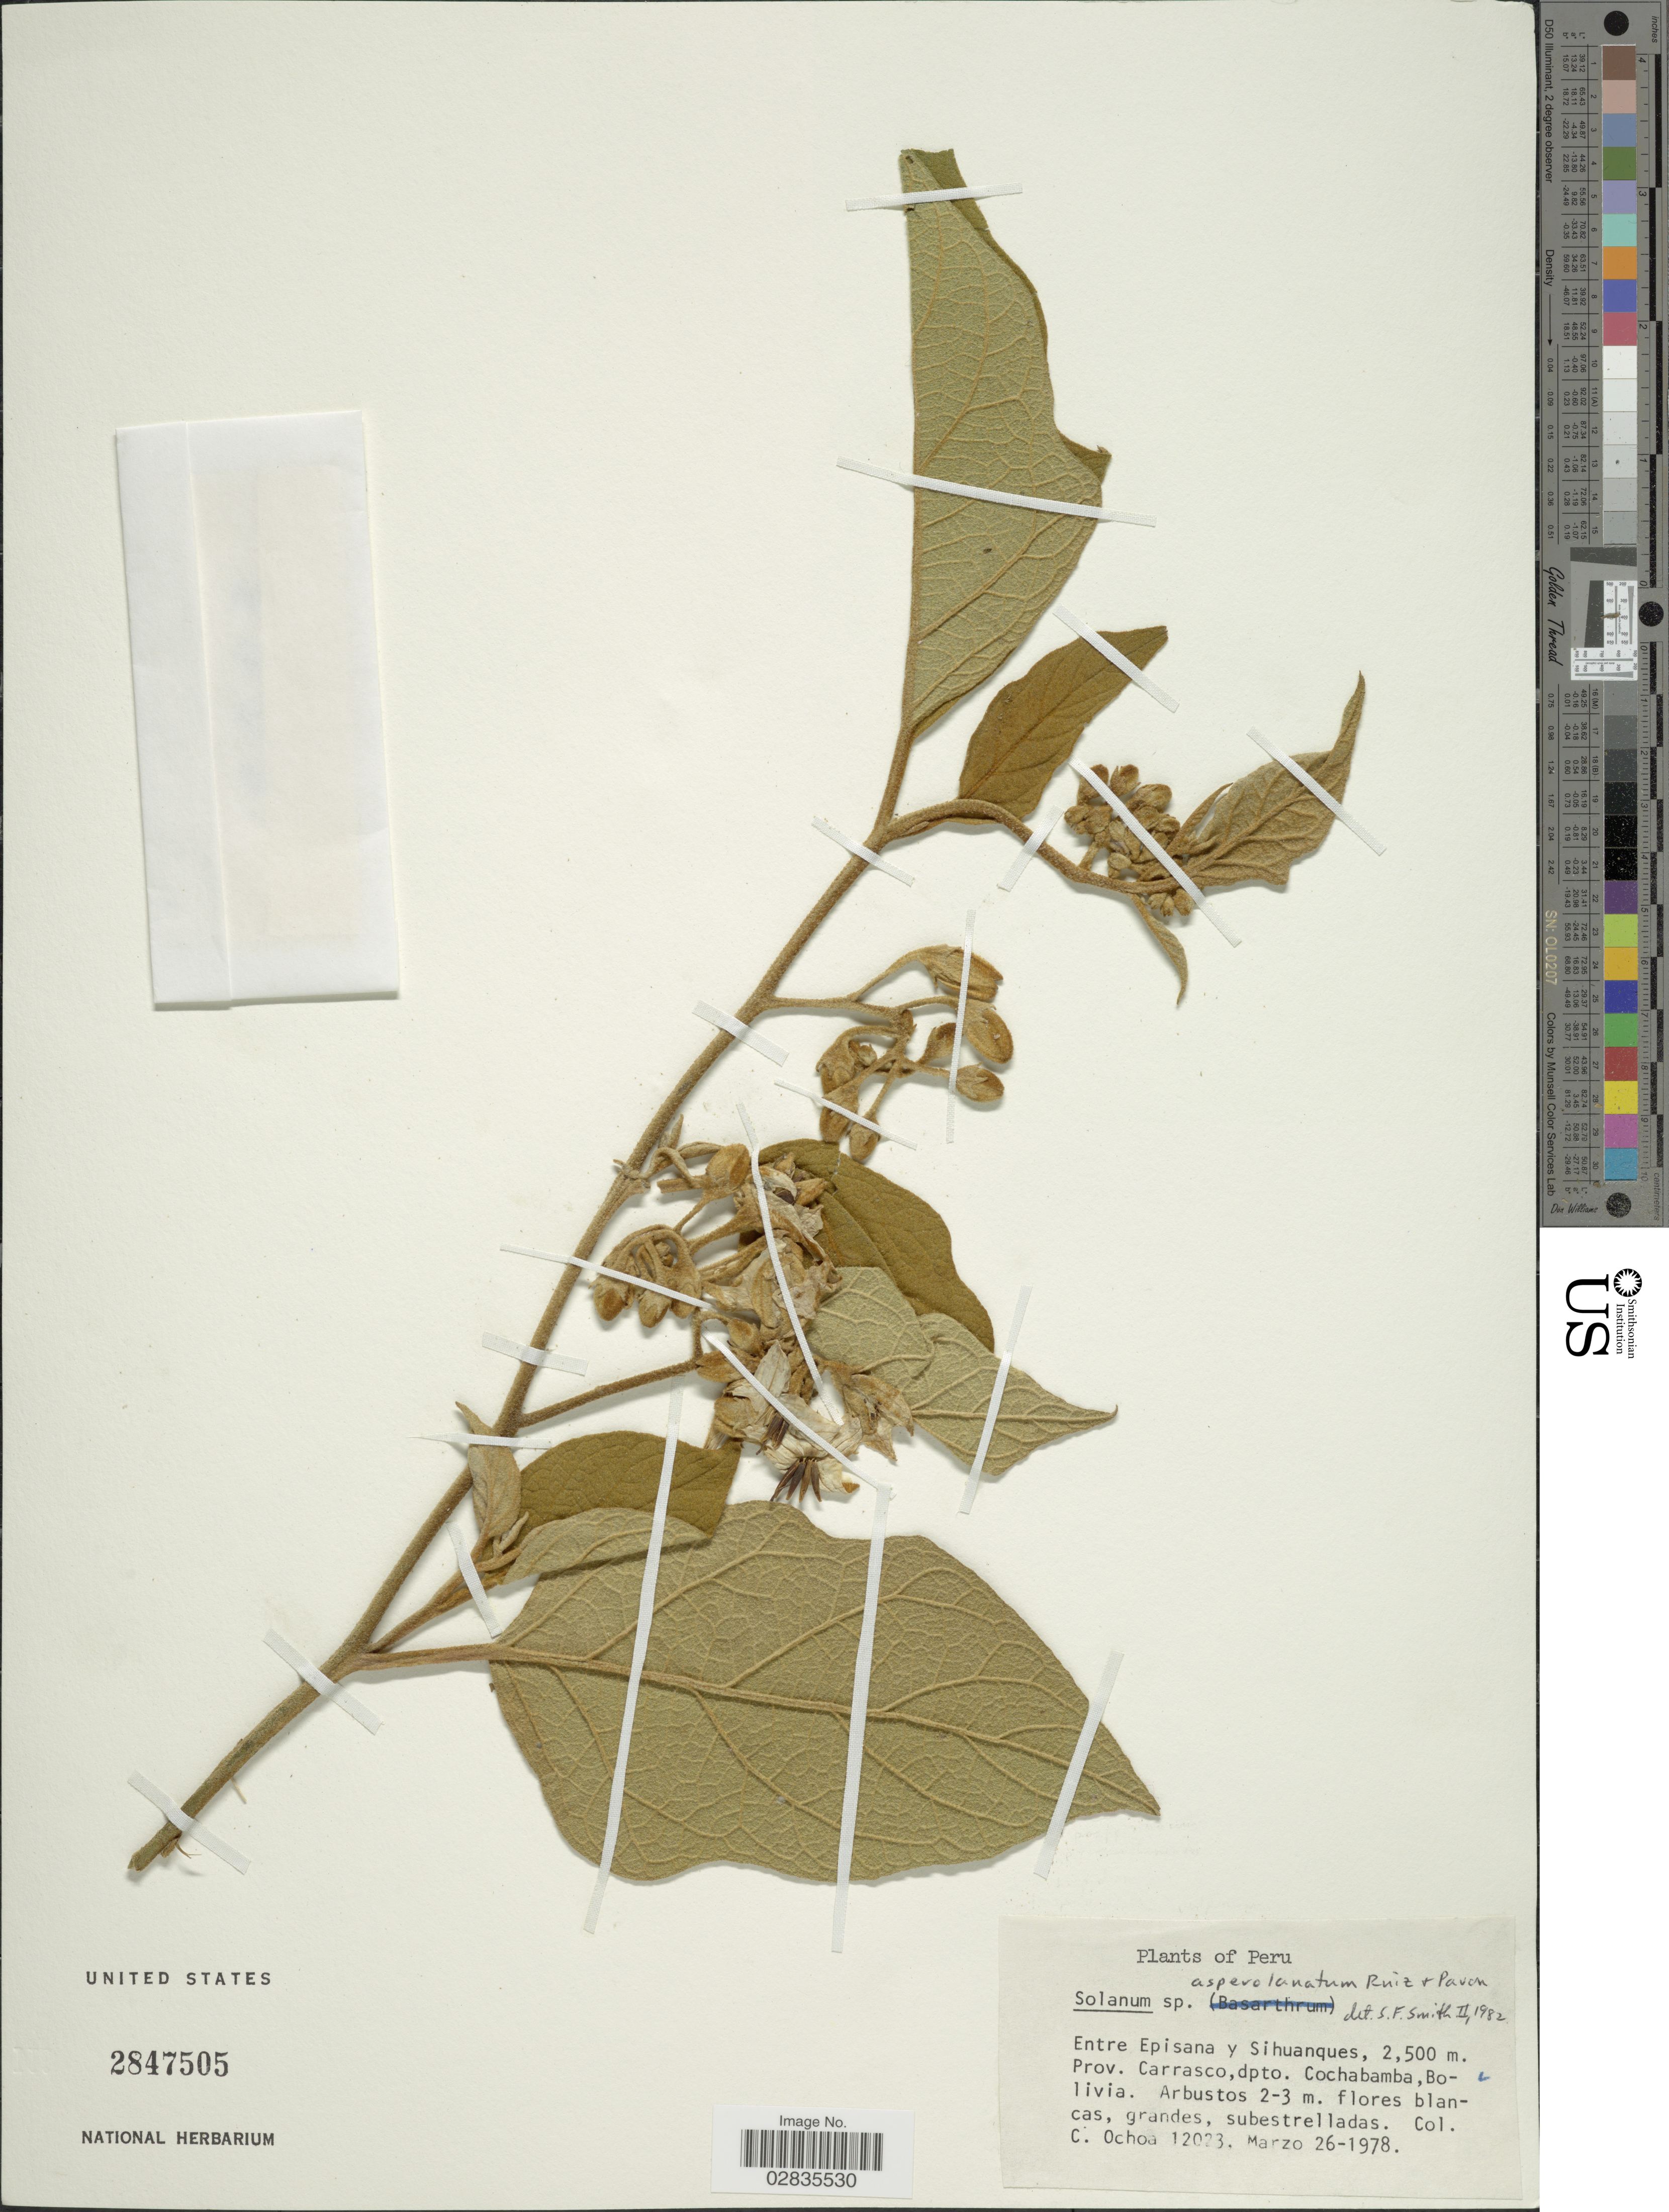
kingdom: Plantae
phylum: Tracheophyta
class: Magnoliopsida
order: Solanales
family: Solanaceae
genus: Solanum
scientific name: Solanum asperolanatum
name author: Ruiz & Pav.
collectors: C. Ochoa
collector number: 12023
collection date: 1978-03-26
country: Bolivia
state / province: Cochabamba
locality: Entre Episana y Sihuanques, Prov. Carrasco, dpto. Cochabamba.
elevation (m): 2500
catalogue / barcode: US 2847505